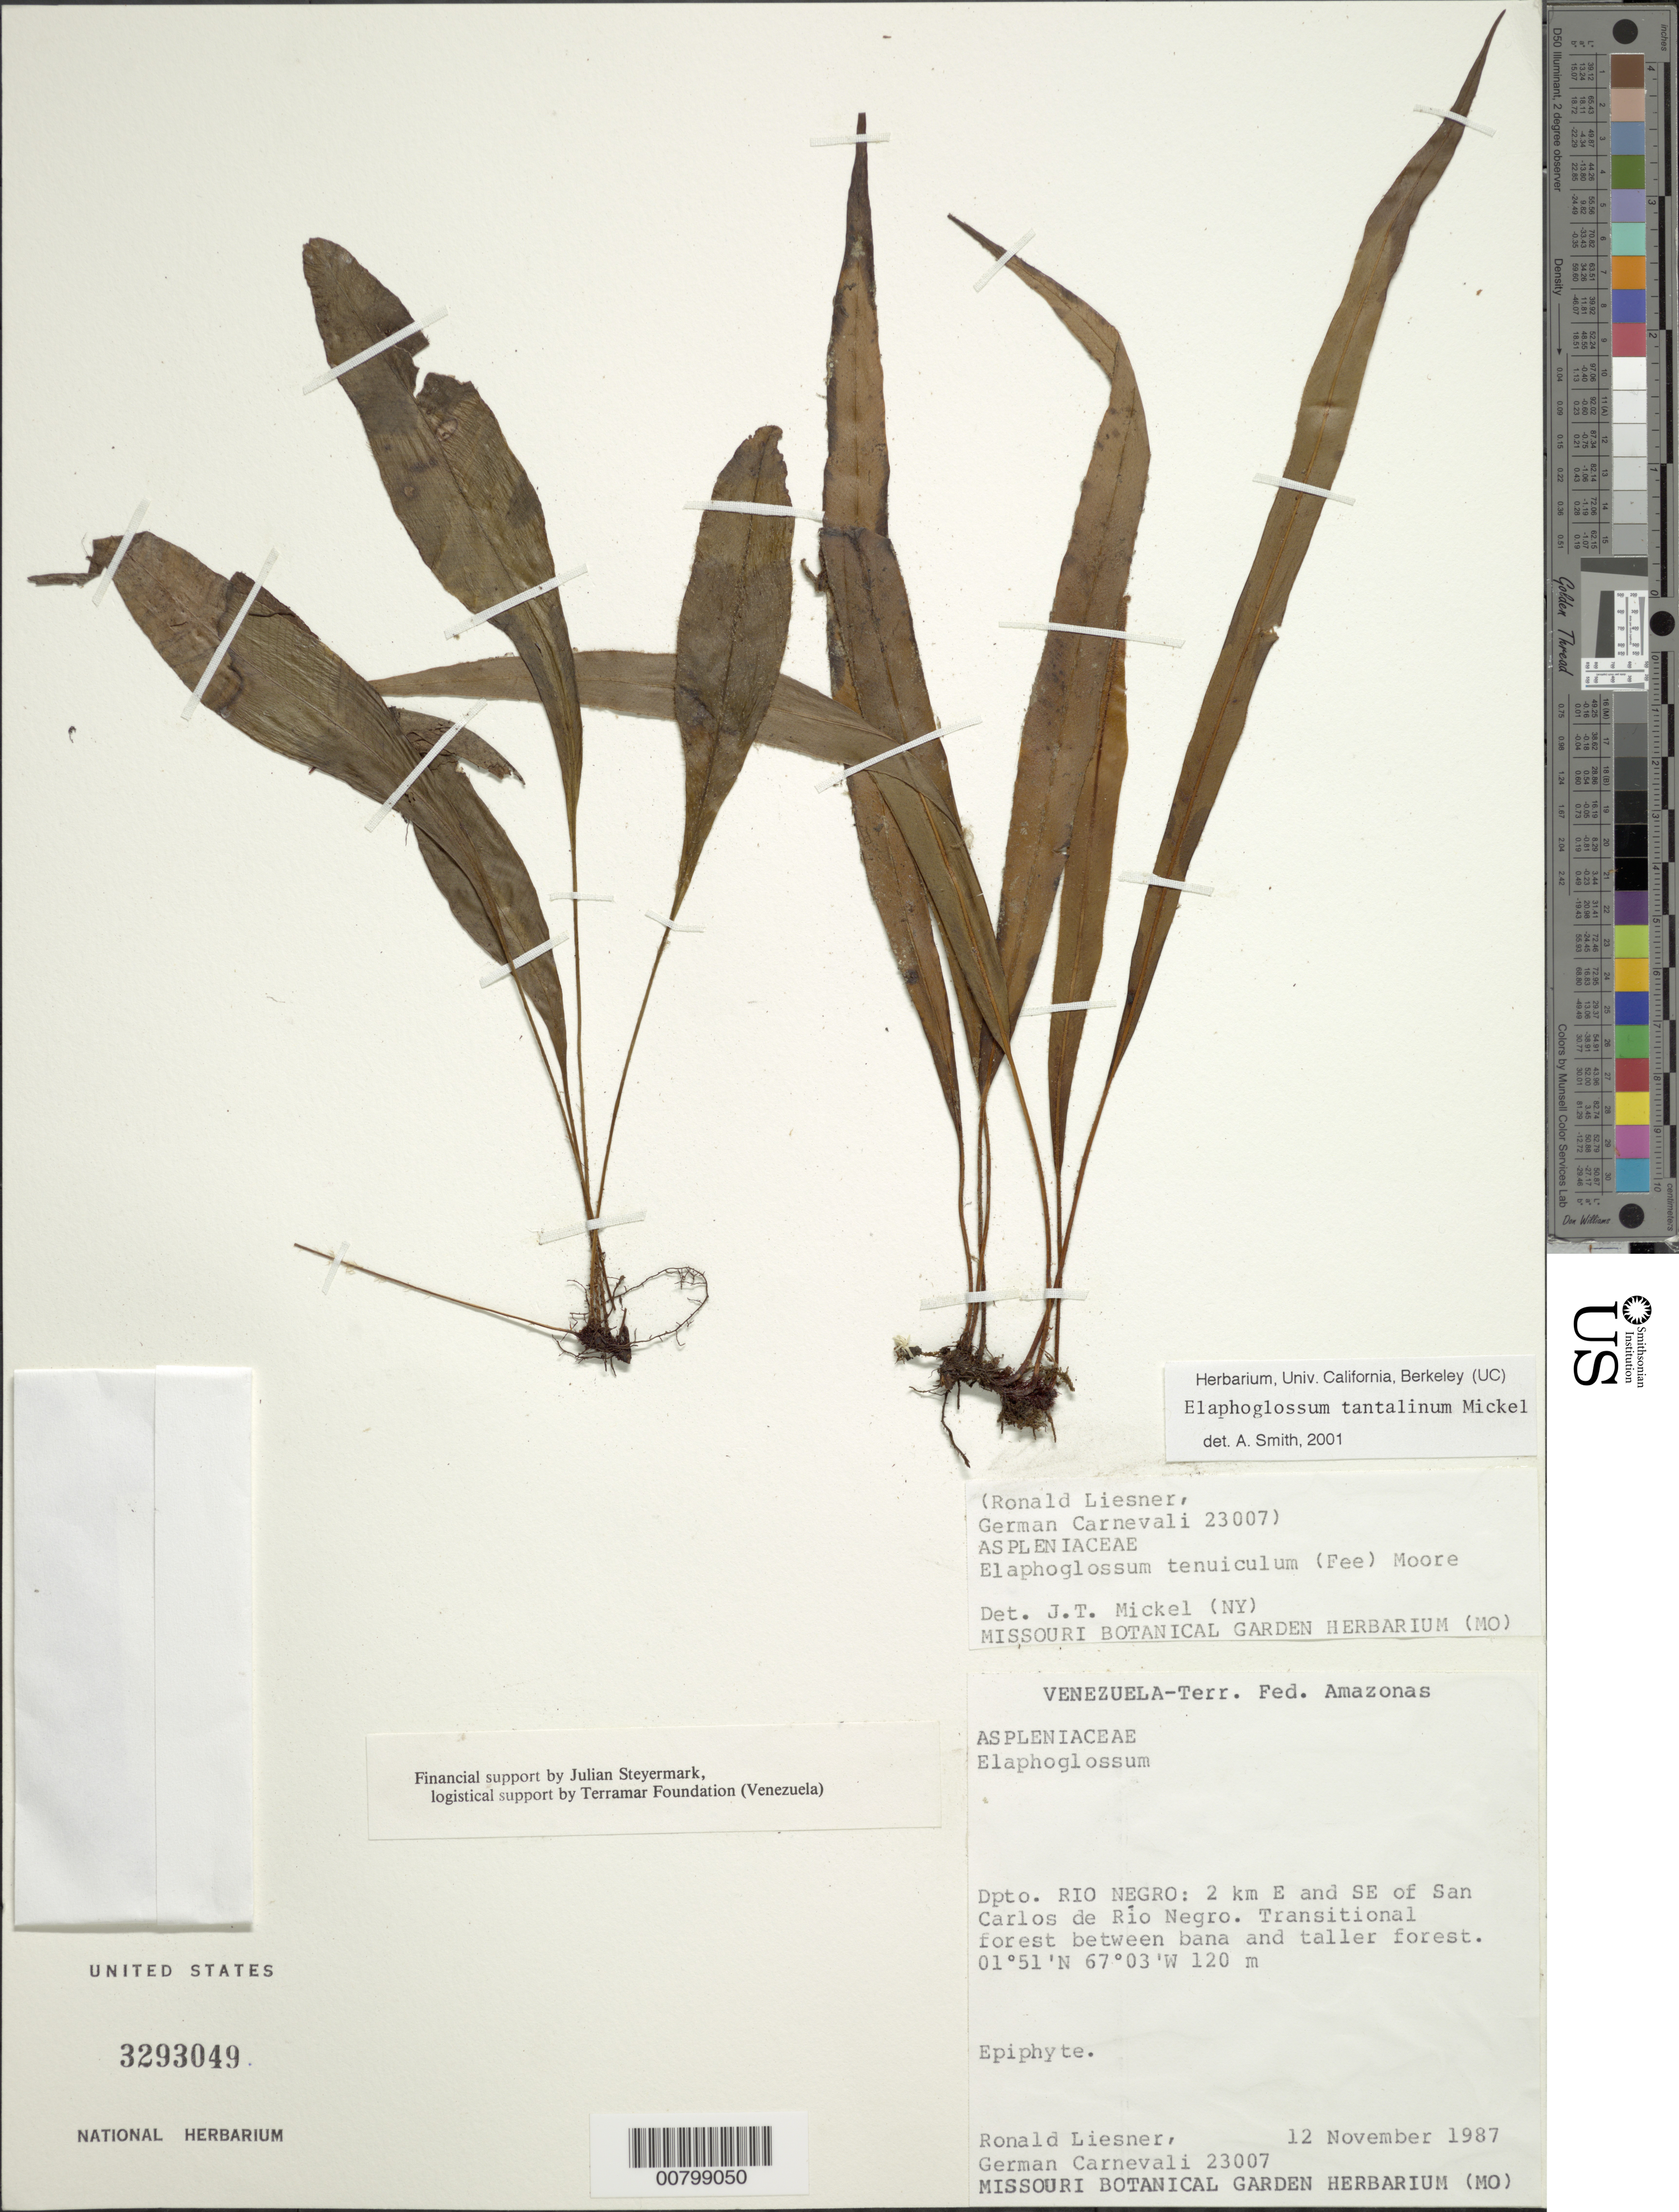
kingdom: Plantae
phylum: Tracheophyta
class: Polypodiopsida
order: Polypodiales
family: Dryopteridaceae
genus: Elaphoglossum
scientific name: Elaphoglossum tantalinum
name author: Mickel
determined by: Smith, A.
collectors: R. L. Liesner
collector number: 23007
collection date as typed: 12-Nov-87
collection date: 1987-11-12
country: Venezuela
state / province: Amazonas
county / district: Río Negro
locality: San Carlos de Río Negro, 2 km E and SE of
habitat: Transitional forest between bana and taller forest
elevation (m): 120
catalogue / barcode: US 3293049